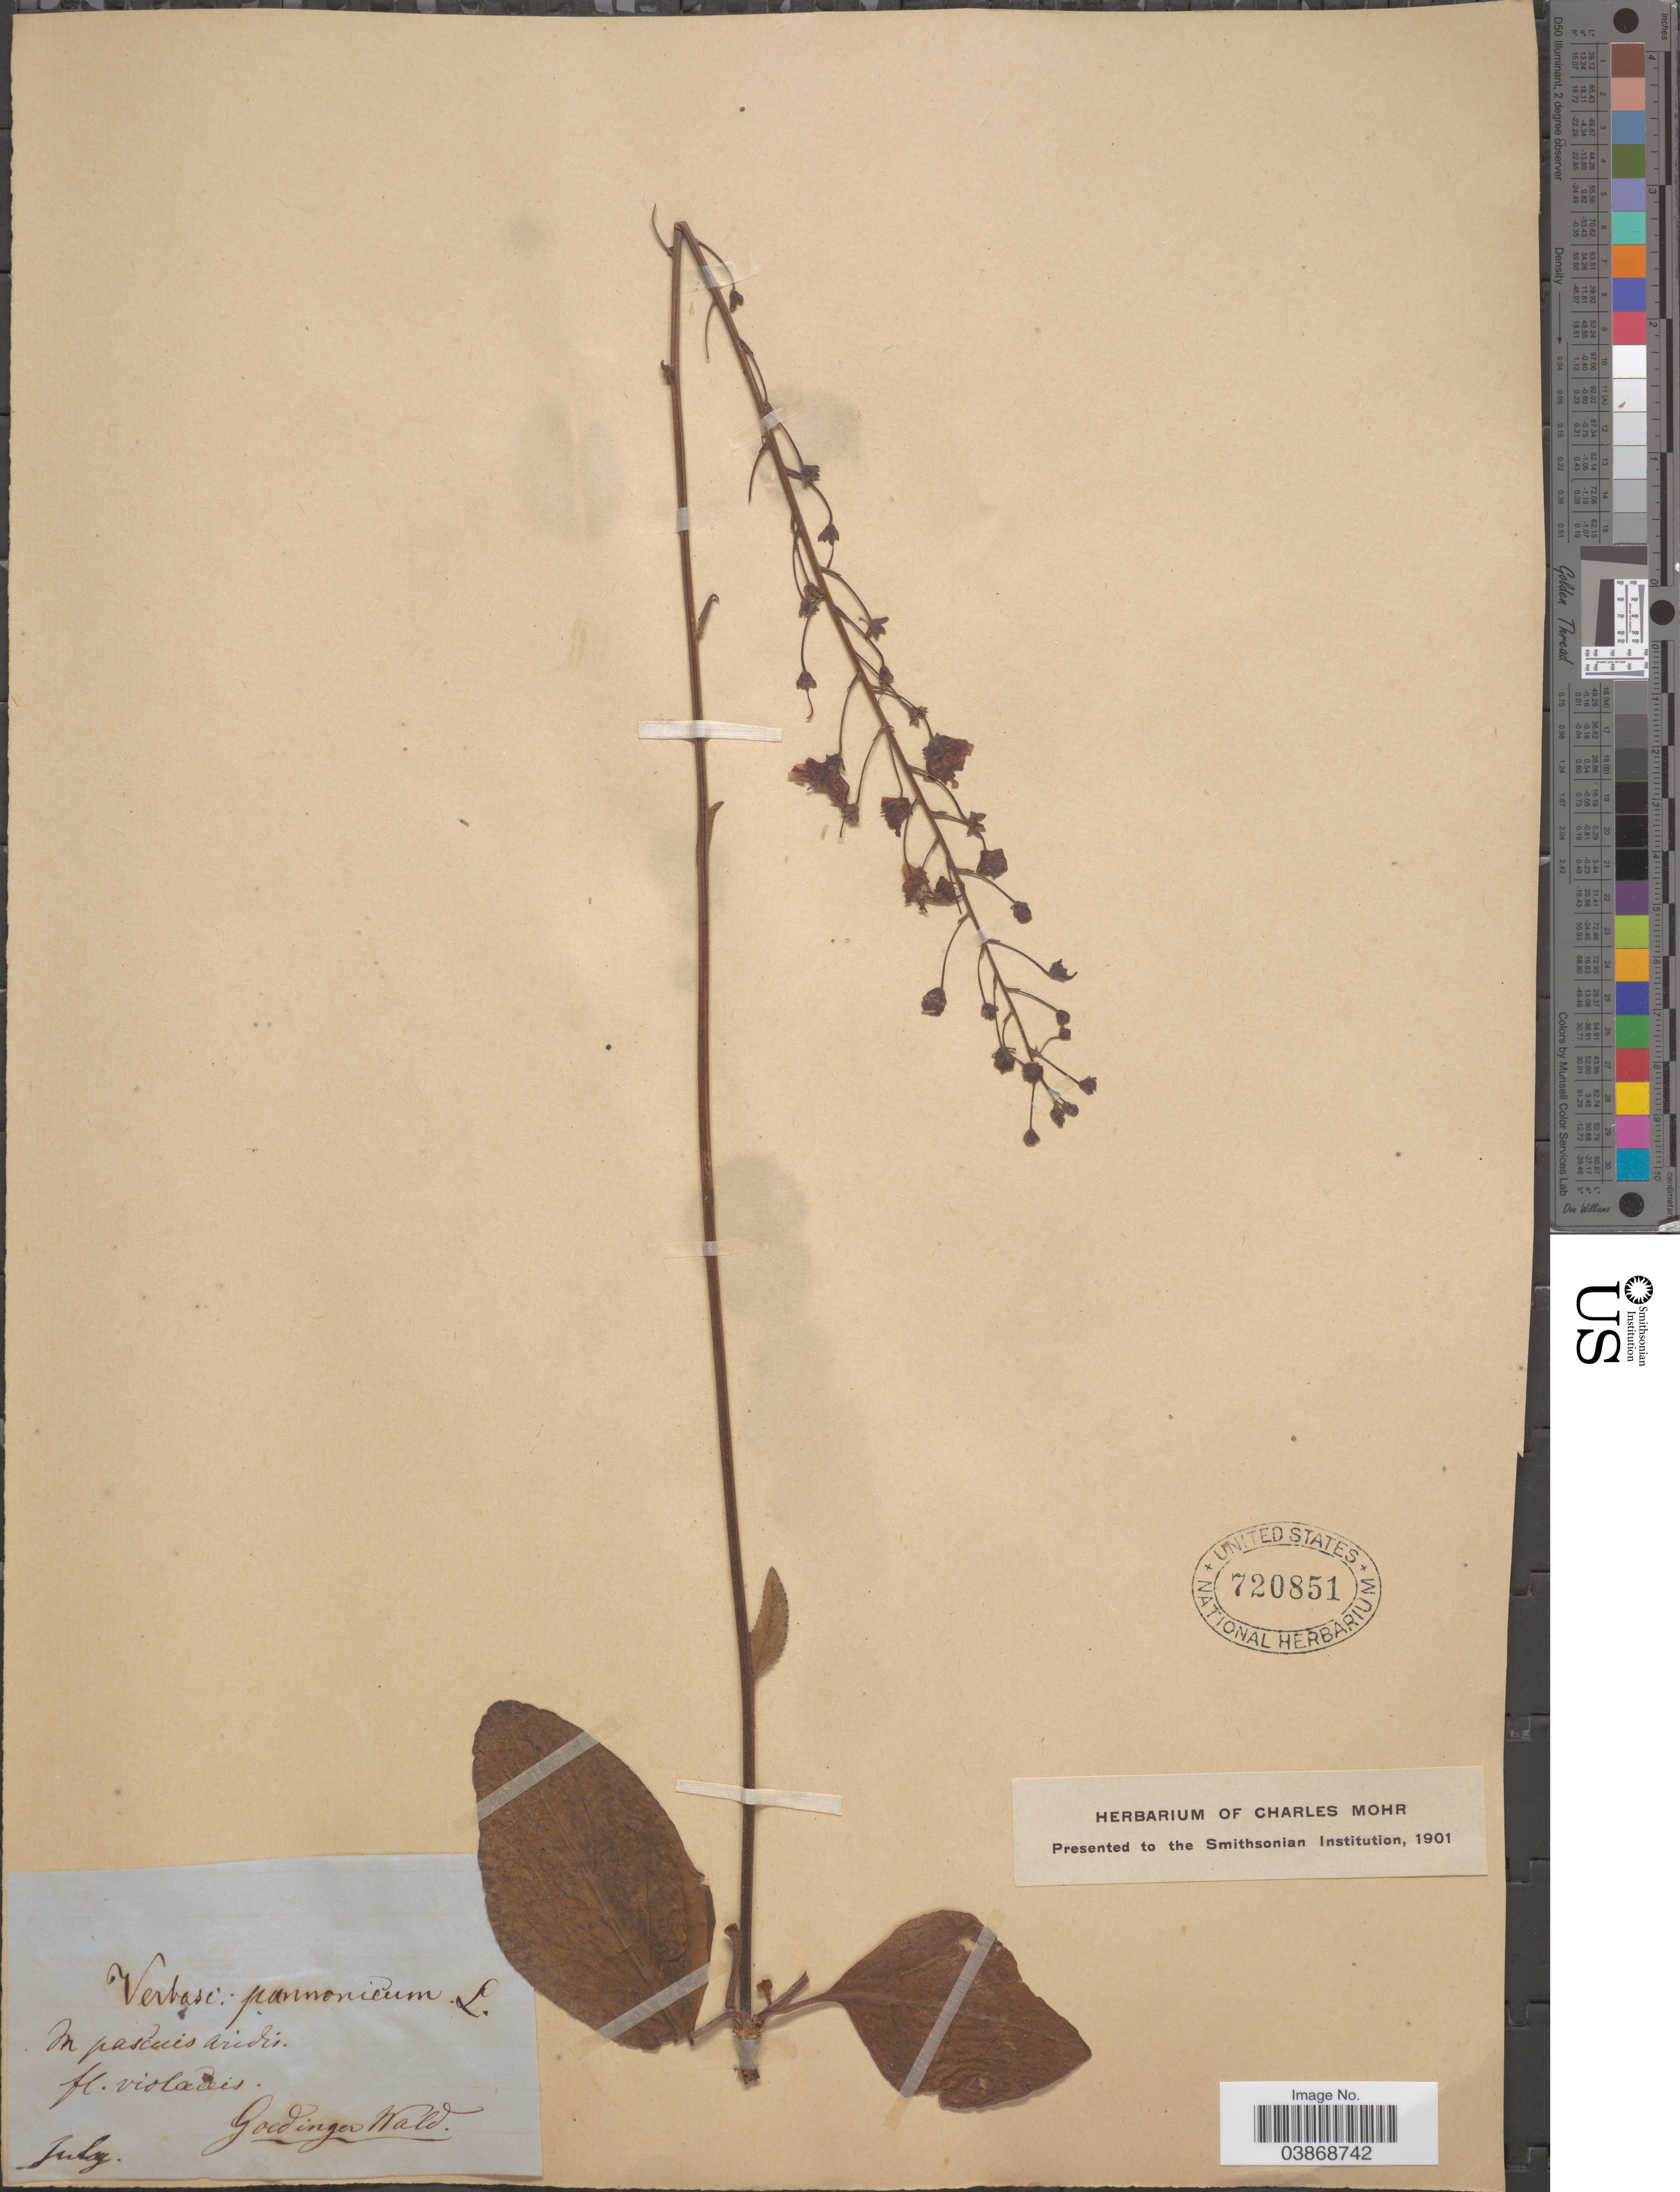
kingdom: Plantae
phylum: Tracheophyta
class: Magnoliopsida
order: Lamiales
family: Scrophulariaceae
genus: Verbascum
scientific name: Verbascum phoeniceum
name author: L.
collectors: ex herb. Charles Mohr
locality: In pascuis aridis. Goedinger Wald.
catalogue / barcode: US 720851